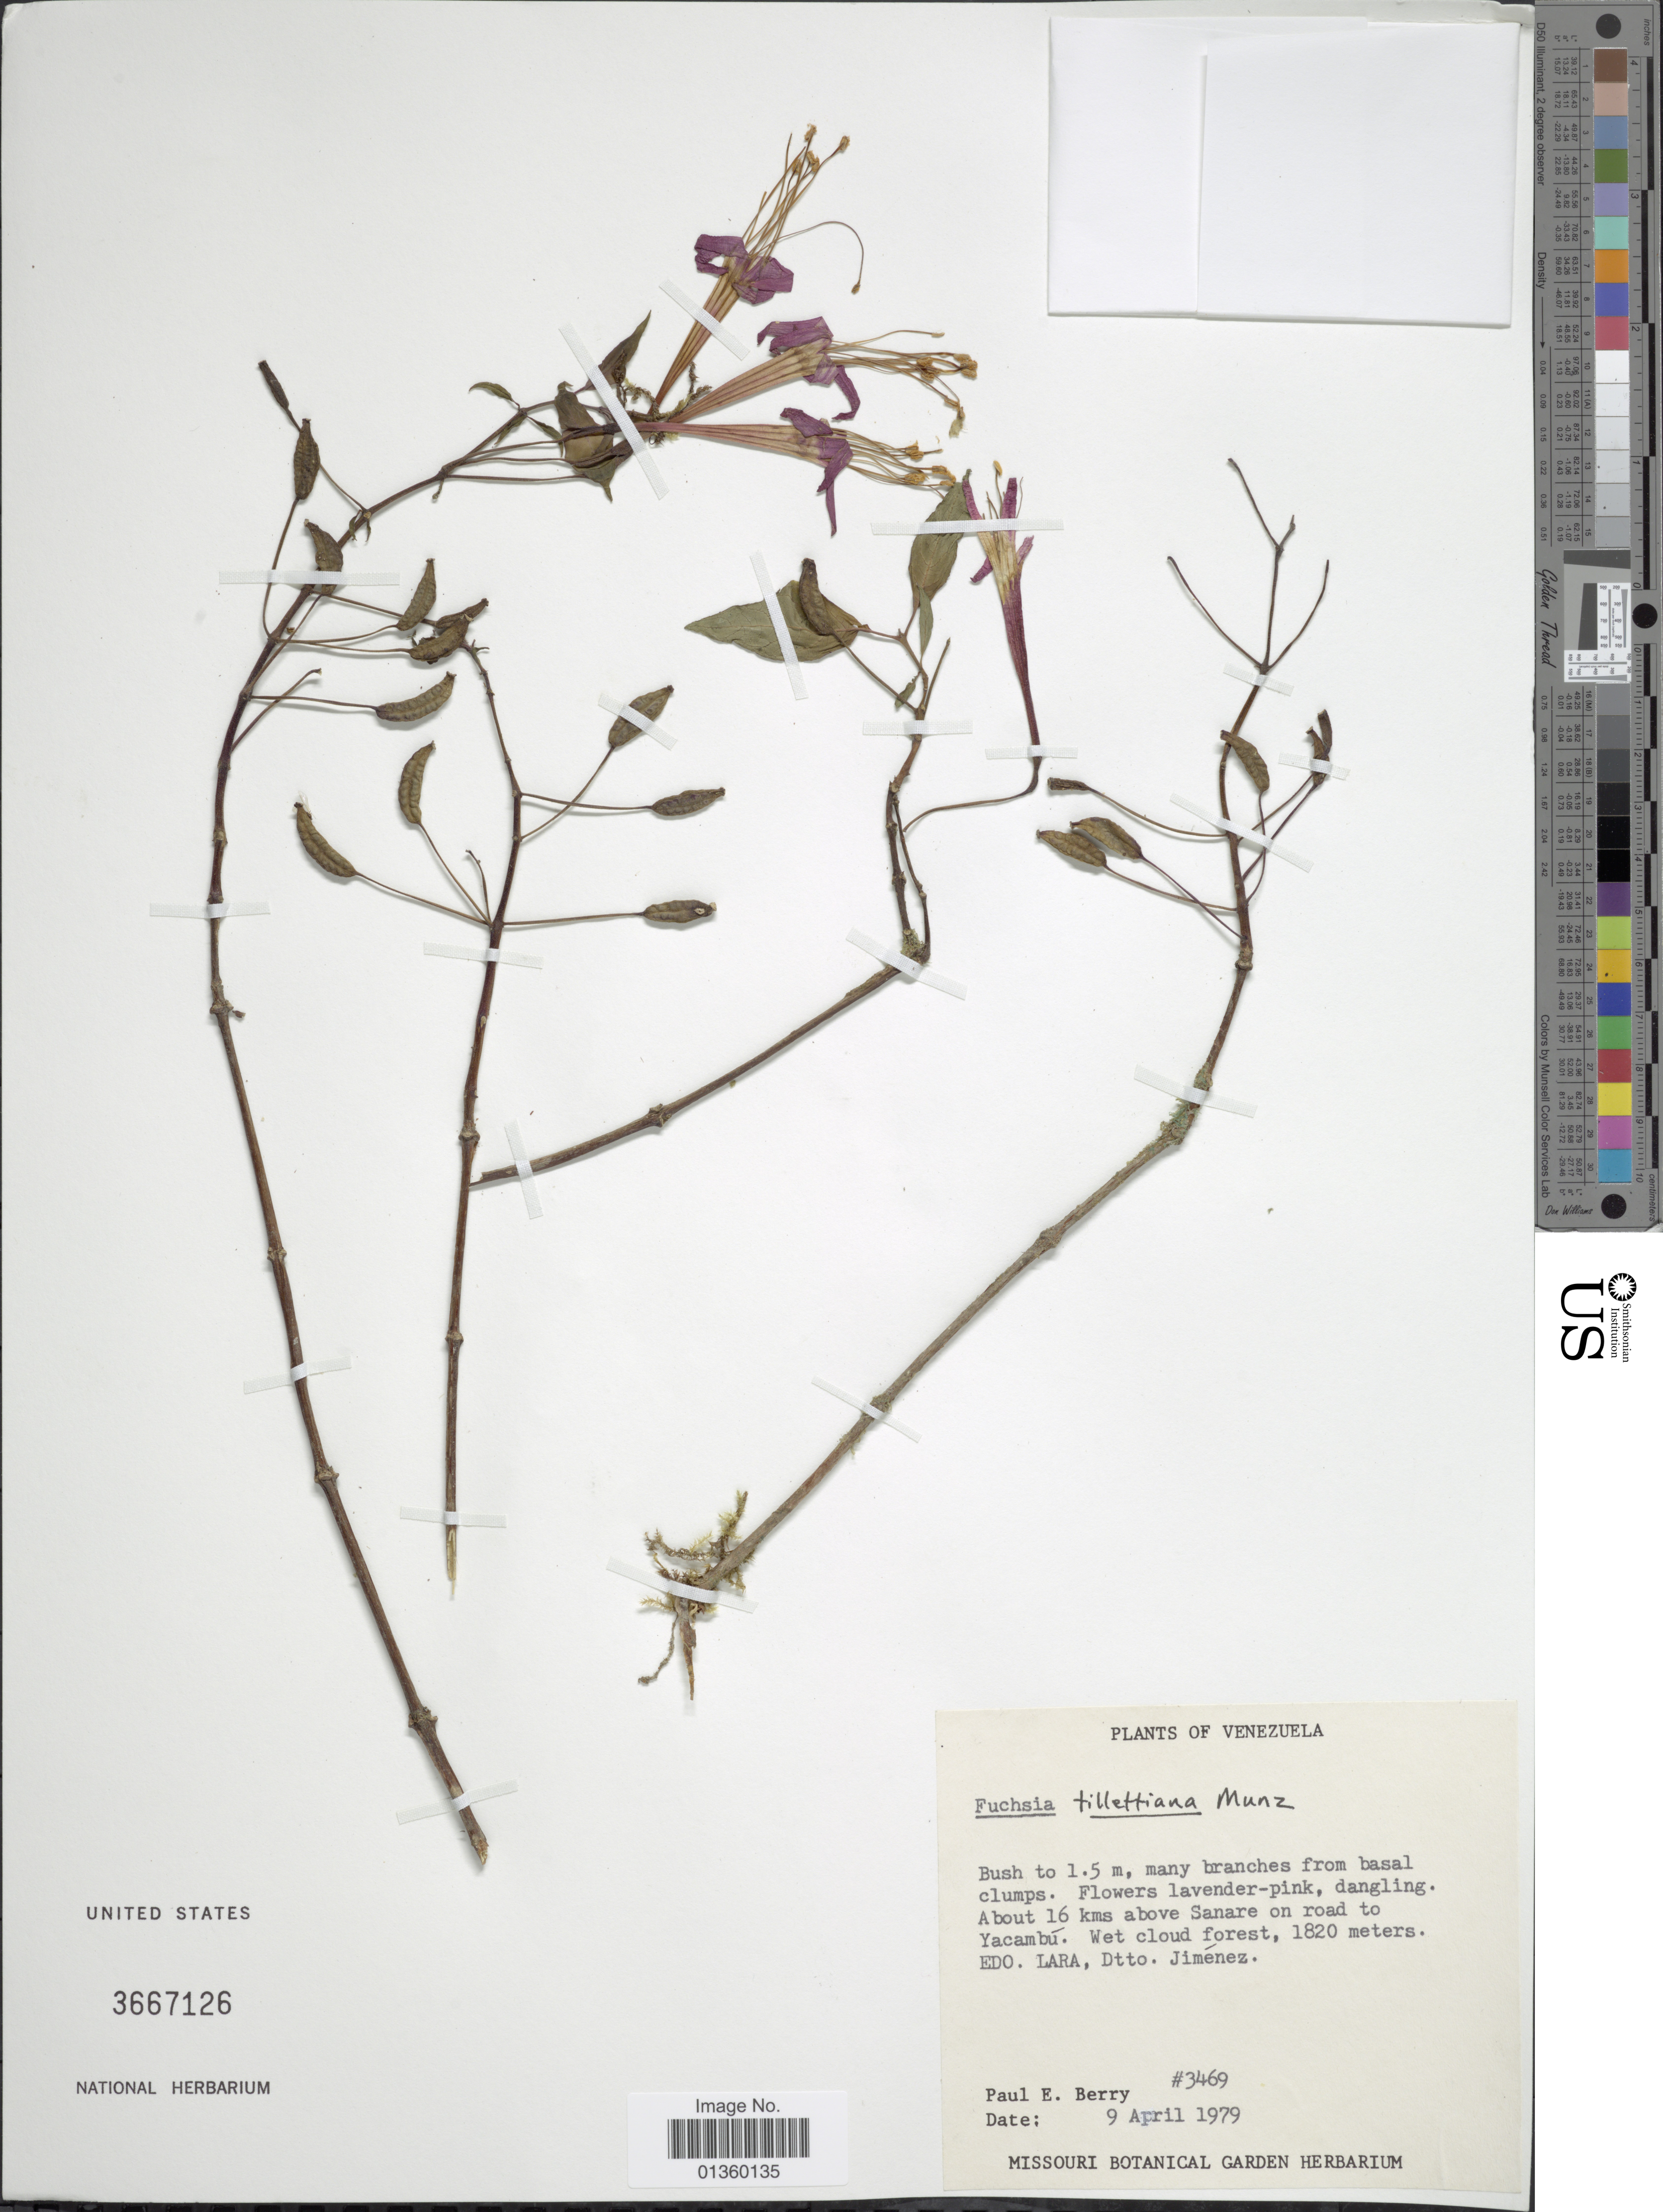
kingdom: Plantae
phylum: Tracheophyta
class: Magnoliopsida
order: Myrtales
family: Onagraceae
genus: Fuchsia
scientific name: Fuchsia tillettiana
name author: Munz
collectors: P. E. Berry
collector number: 3469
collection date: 1979-04-09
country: Venezuela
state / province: Lara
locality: About 16 kms above Sanare on road to Yacambú, Dtto. Jiménez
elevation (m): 1820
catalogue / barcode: US 3667126